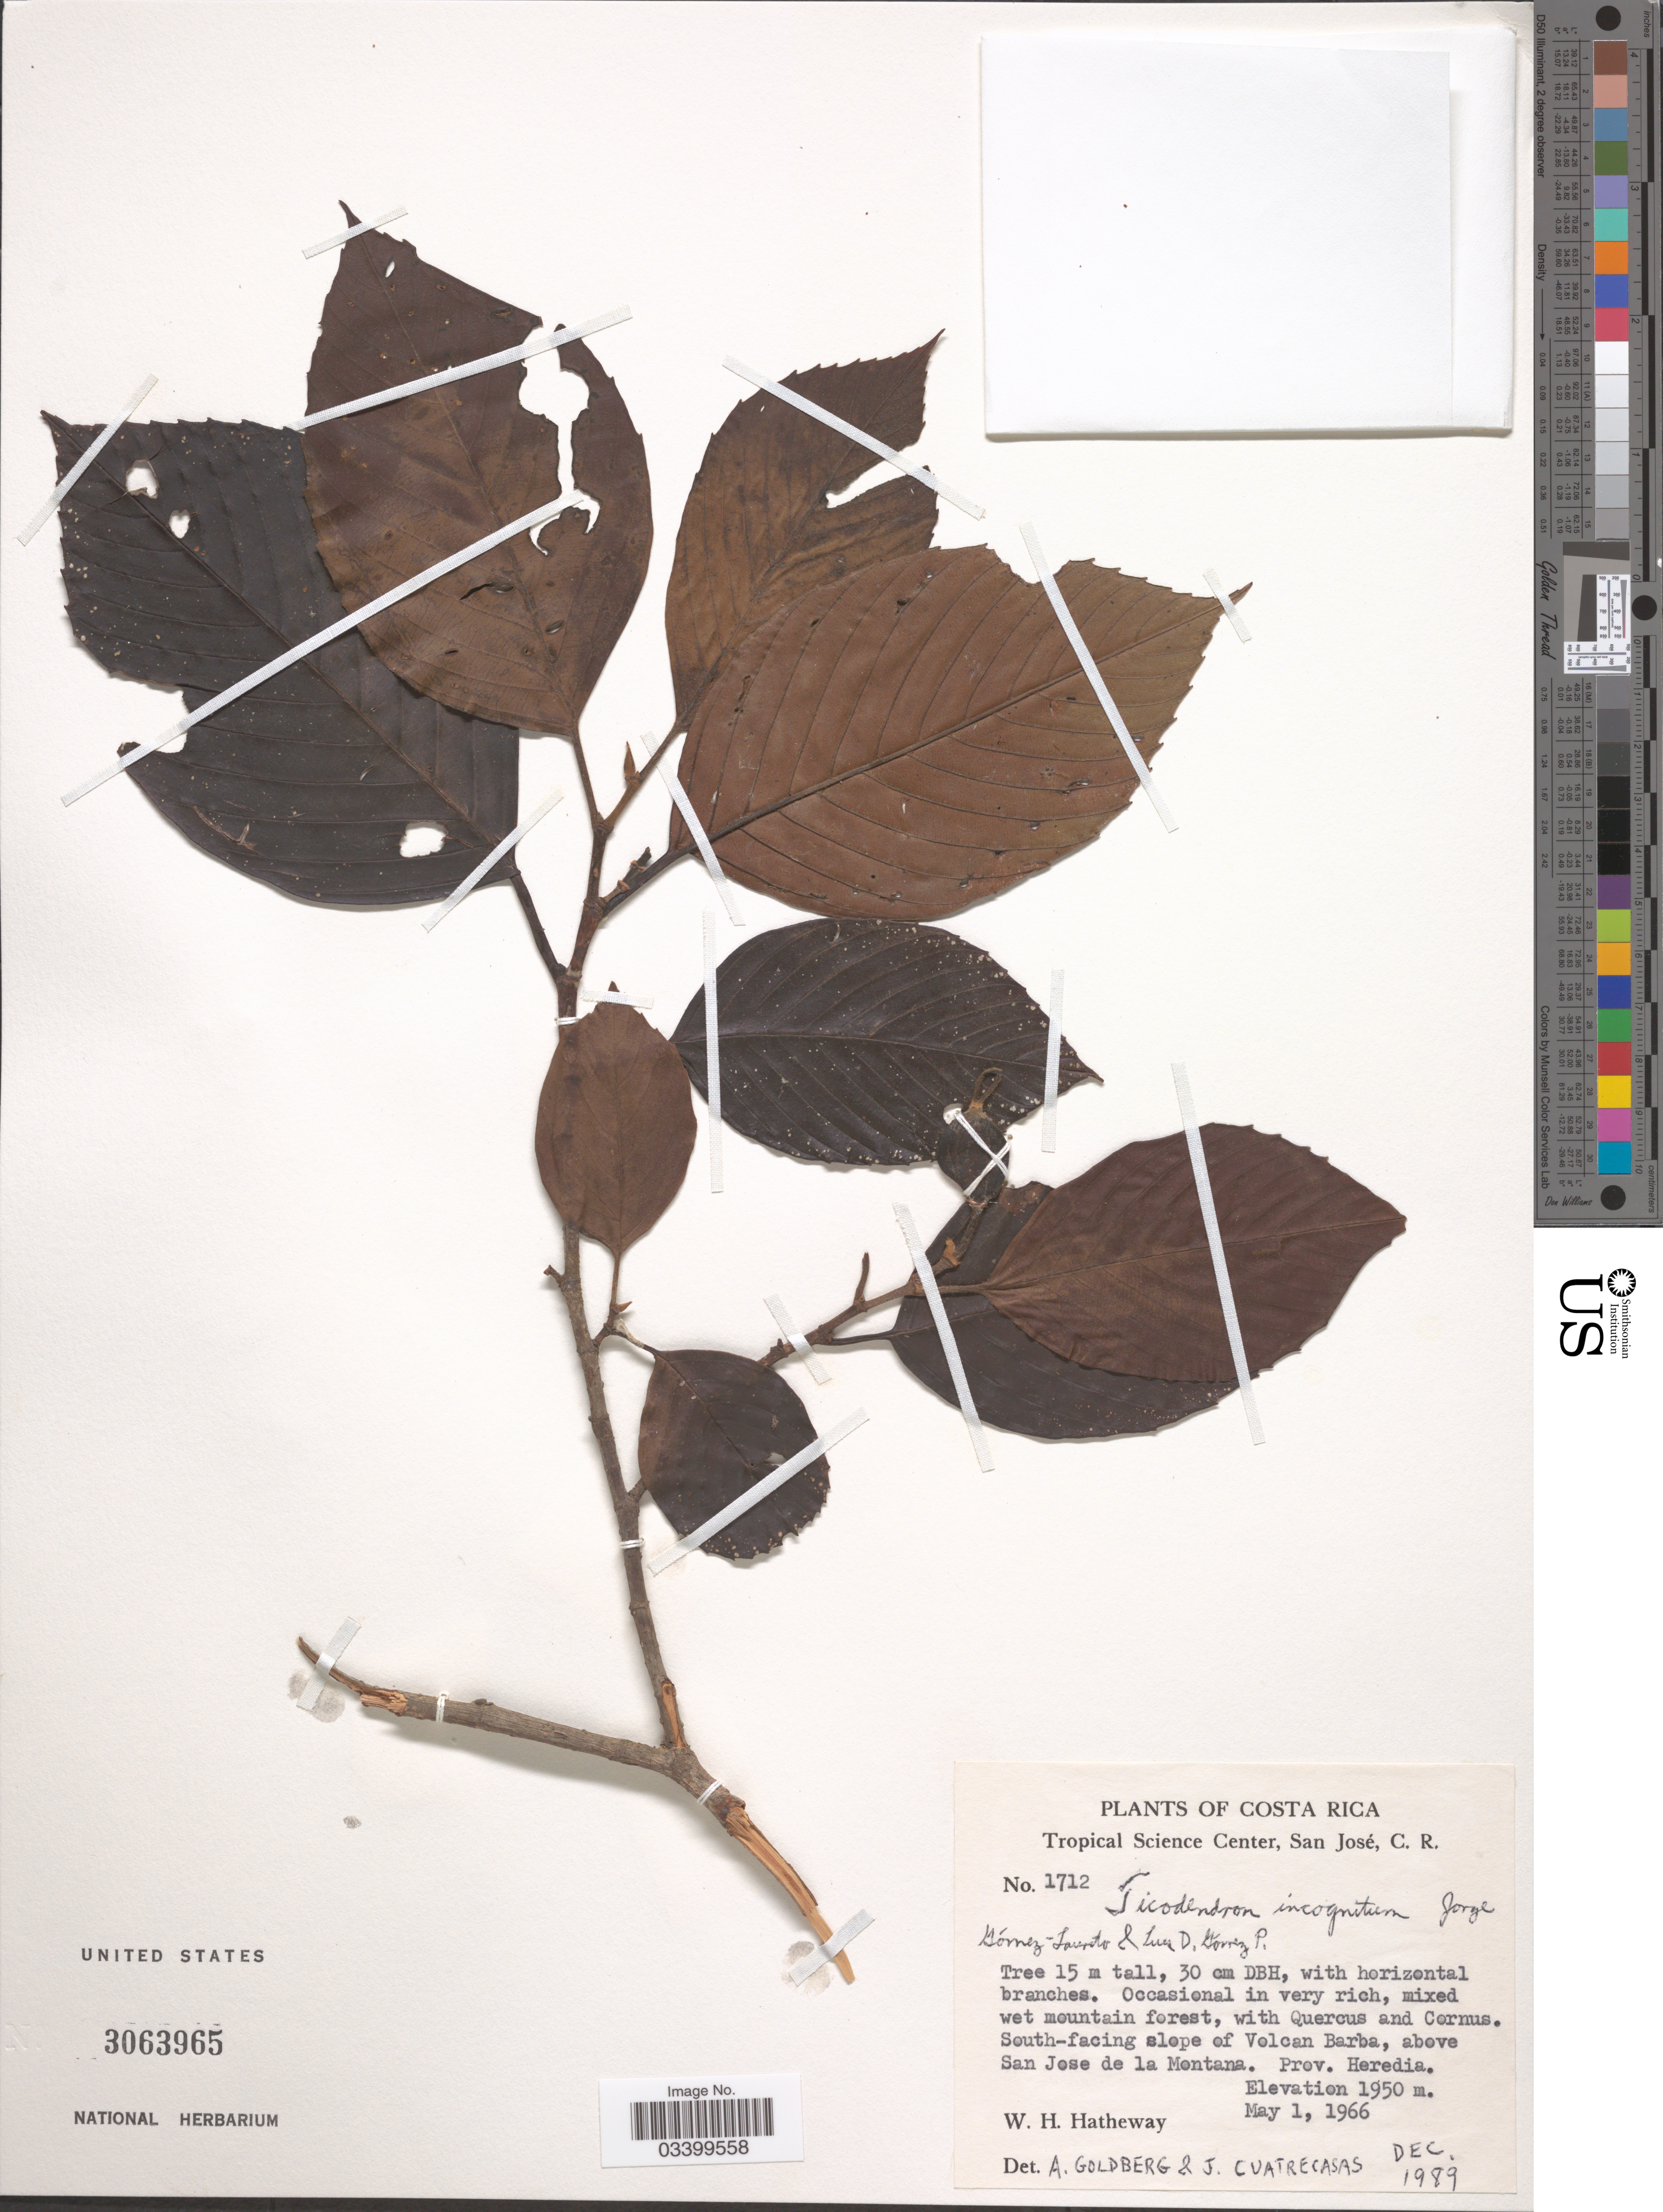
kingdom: Plantae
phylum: Tracheophyta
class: Magnoliopsida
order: Fagales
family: Ticodendraceae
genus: Ticodendron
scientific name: Ticodendron incognitum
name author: Gómez-Laur. & L.D. Gómez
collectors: W. H. Hatheway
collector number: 1712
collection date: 1966-05-01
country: Costa Rica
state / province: Heredia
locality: South-facing slope of Volcan Barba, above San Jose de la Montana.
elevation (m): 1950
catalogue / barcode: US 3063965